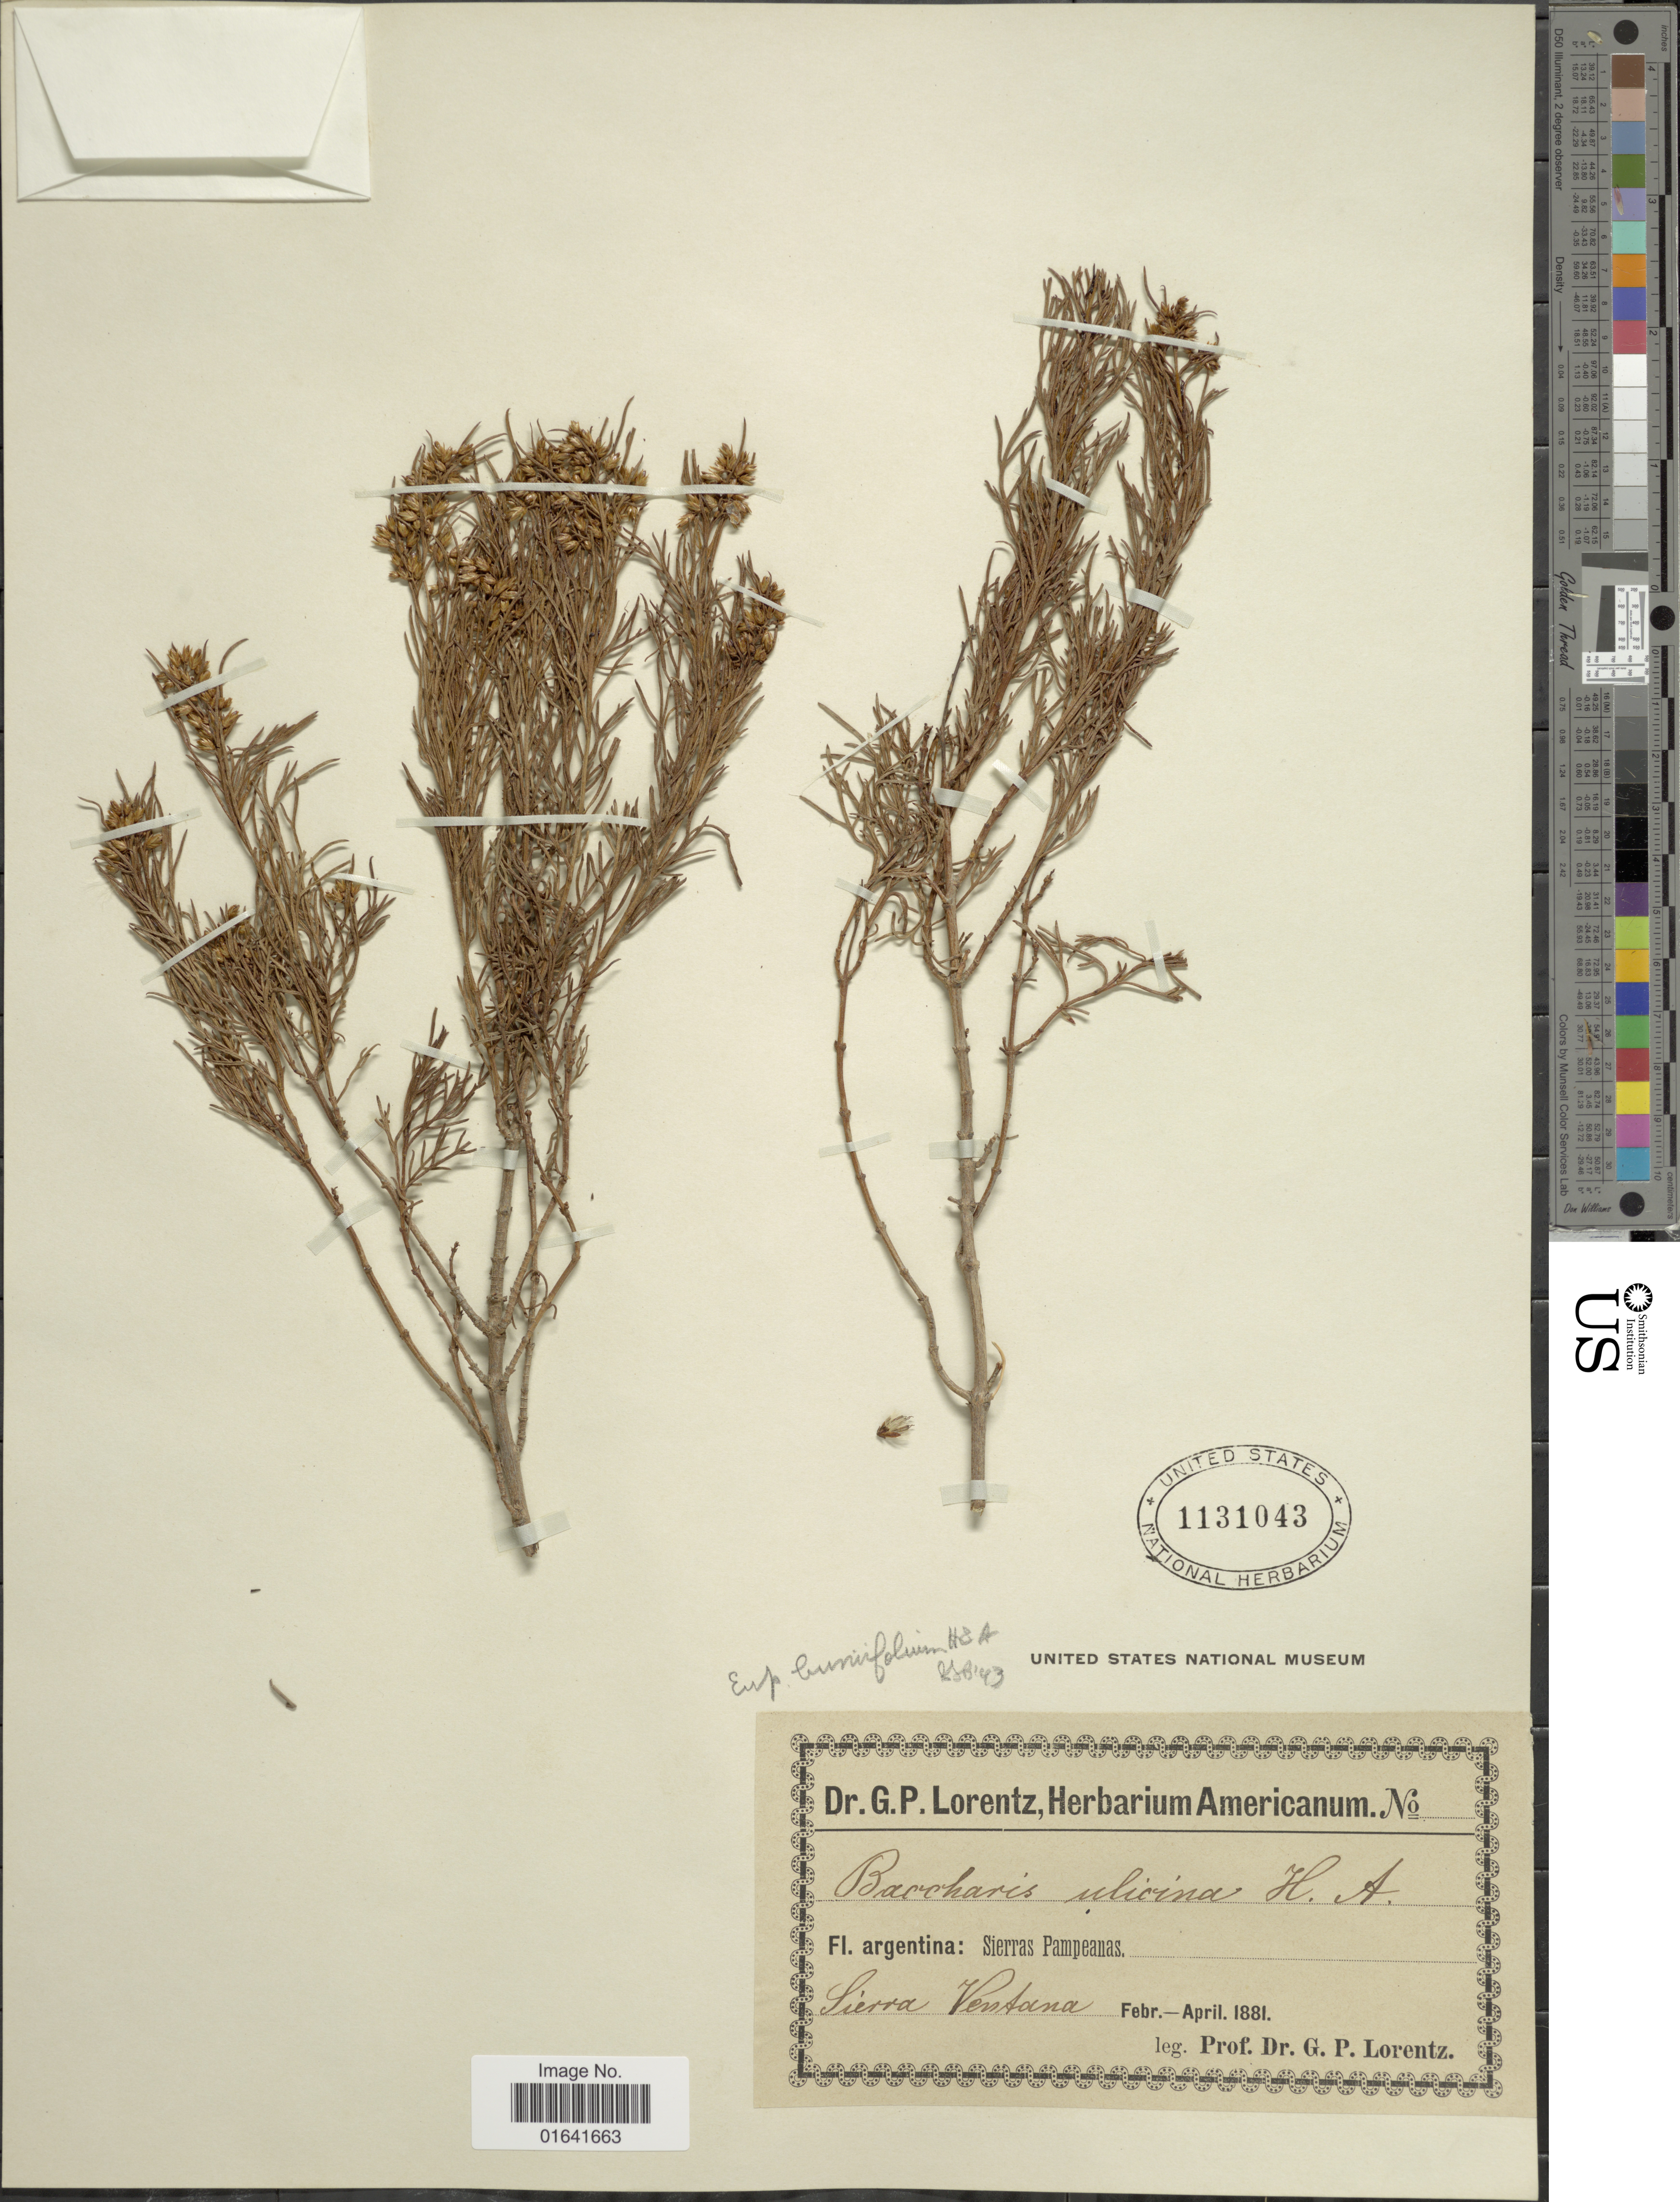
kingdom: Plantae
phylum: Tracheophyta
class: Magnoliopsida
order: Asterales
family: Asteraceae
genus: Acanthostyles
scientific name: Acanthostyles buniifolius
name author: (Hook. & Arn.) R.M. King & H. Rob.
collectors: P. G. Lorentz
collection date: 1881-02/1881-04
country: Argentina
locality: Sierras Pampeanas, Sierra Ventana.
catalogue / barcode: US 1131043